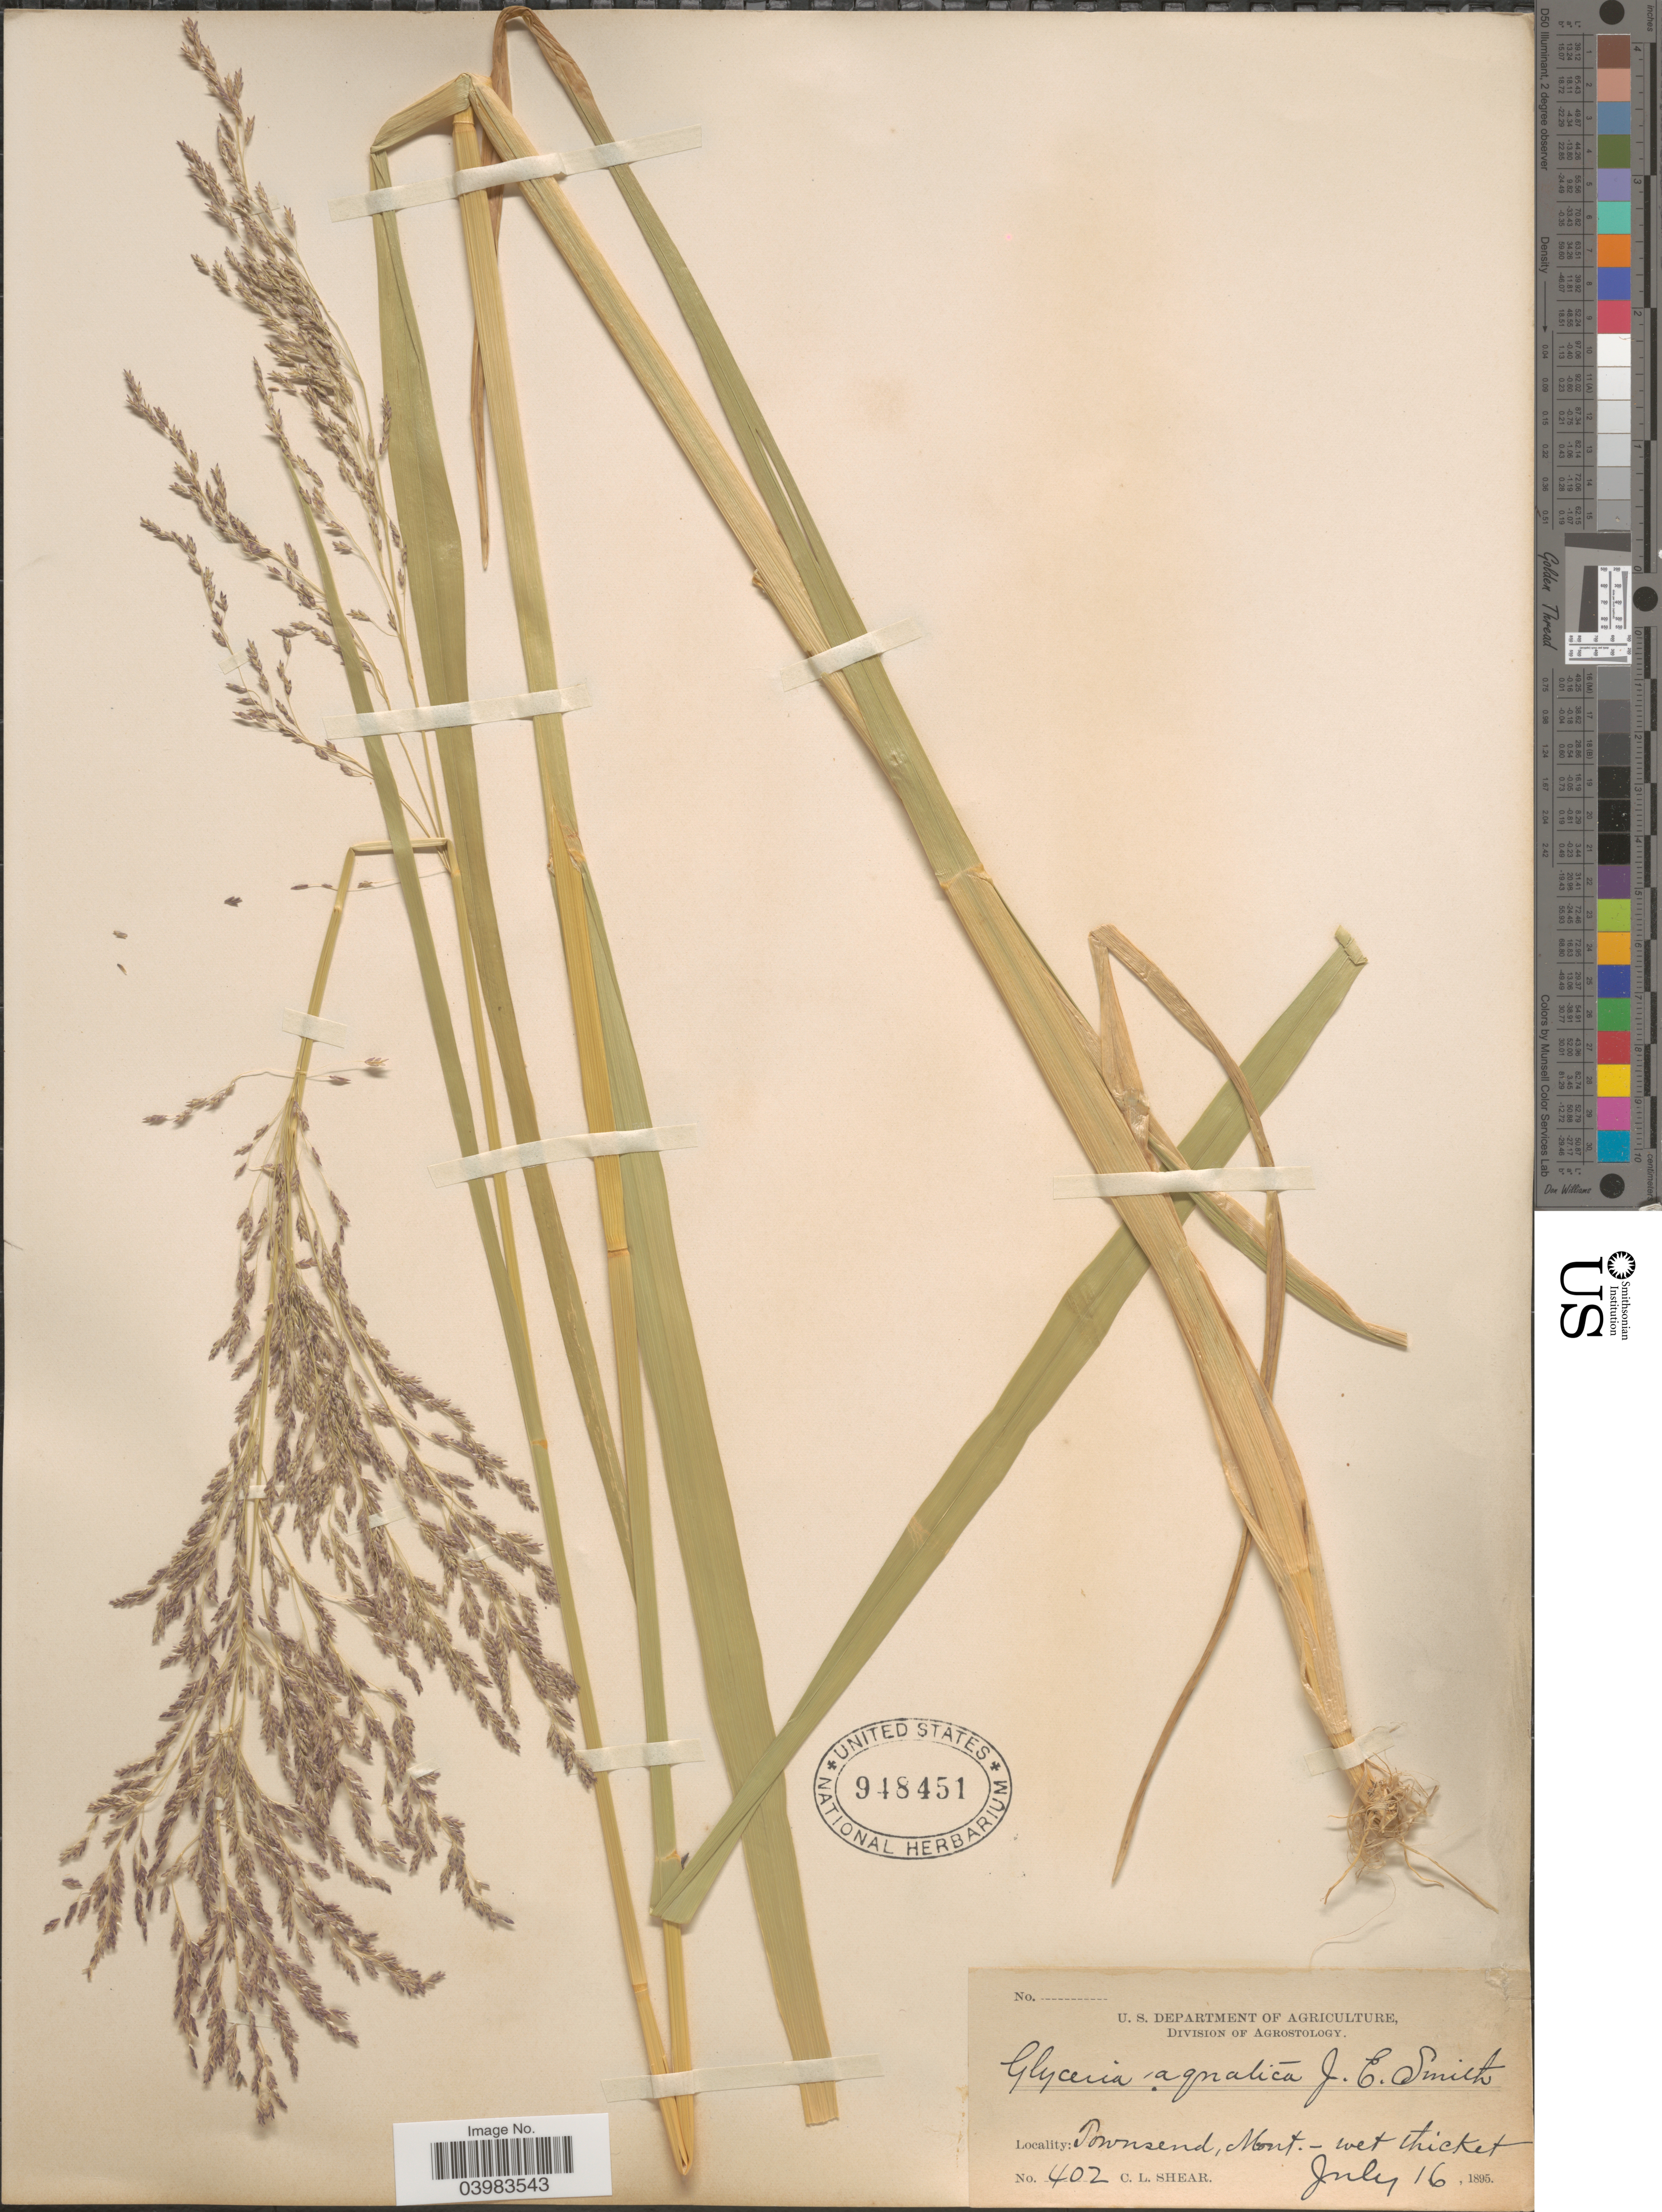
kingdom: Plantae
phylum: Tracheophyta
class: Liliopsida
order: Poales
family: Poaceae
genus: Glyceria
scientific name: Glyceria grandis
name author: S. Watson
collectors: C. L. Shear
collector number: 402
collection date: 1895-07-16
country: United States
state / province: Montana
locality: Townsend- wet thicket.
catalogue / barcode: US 948451